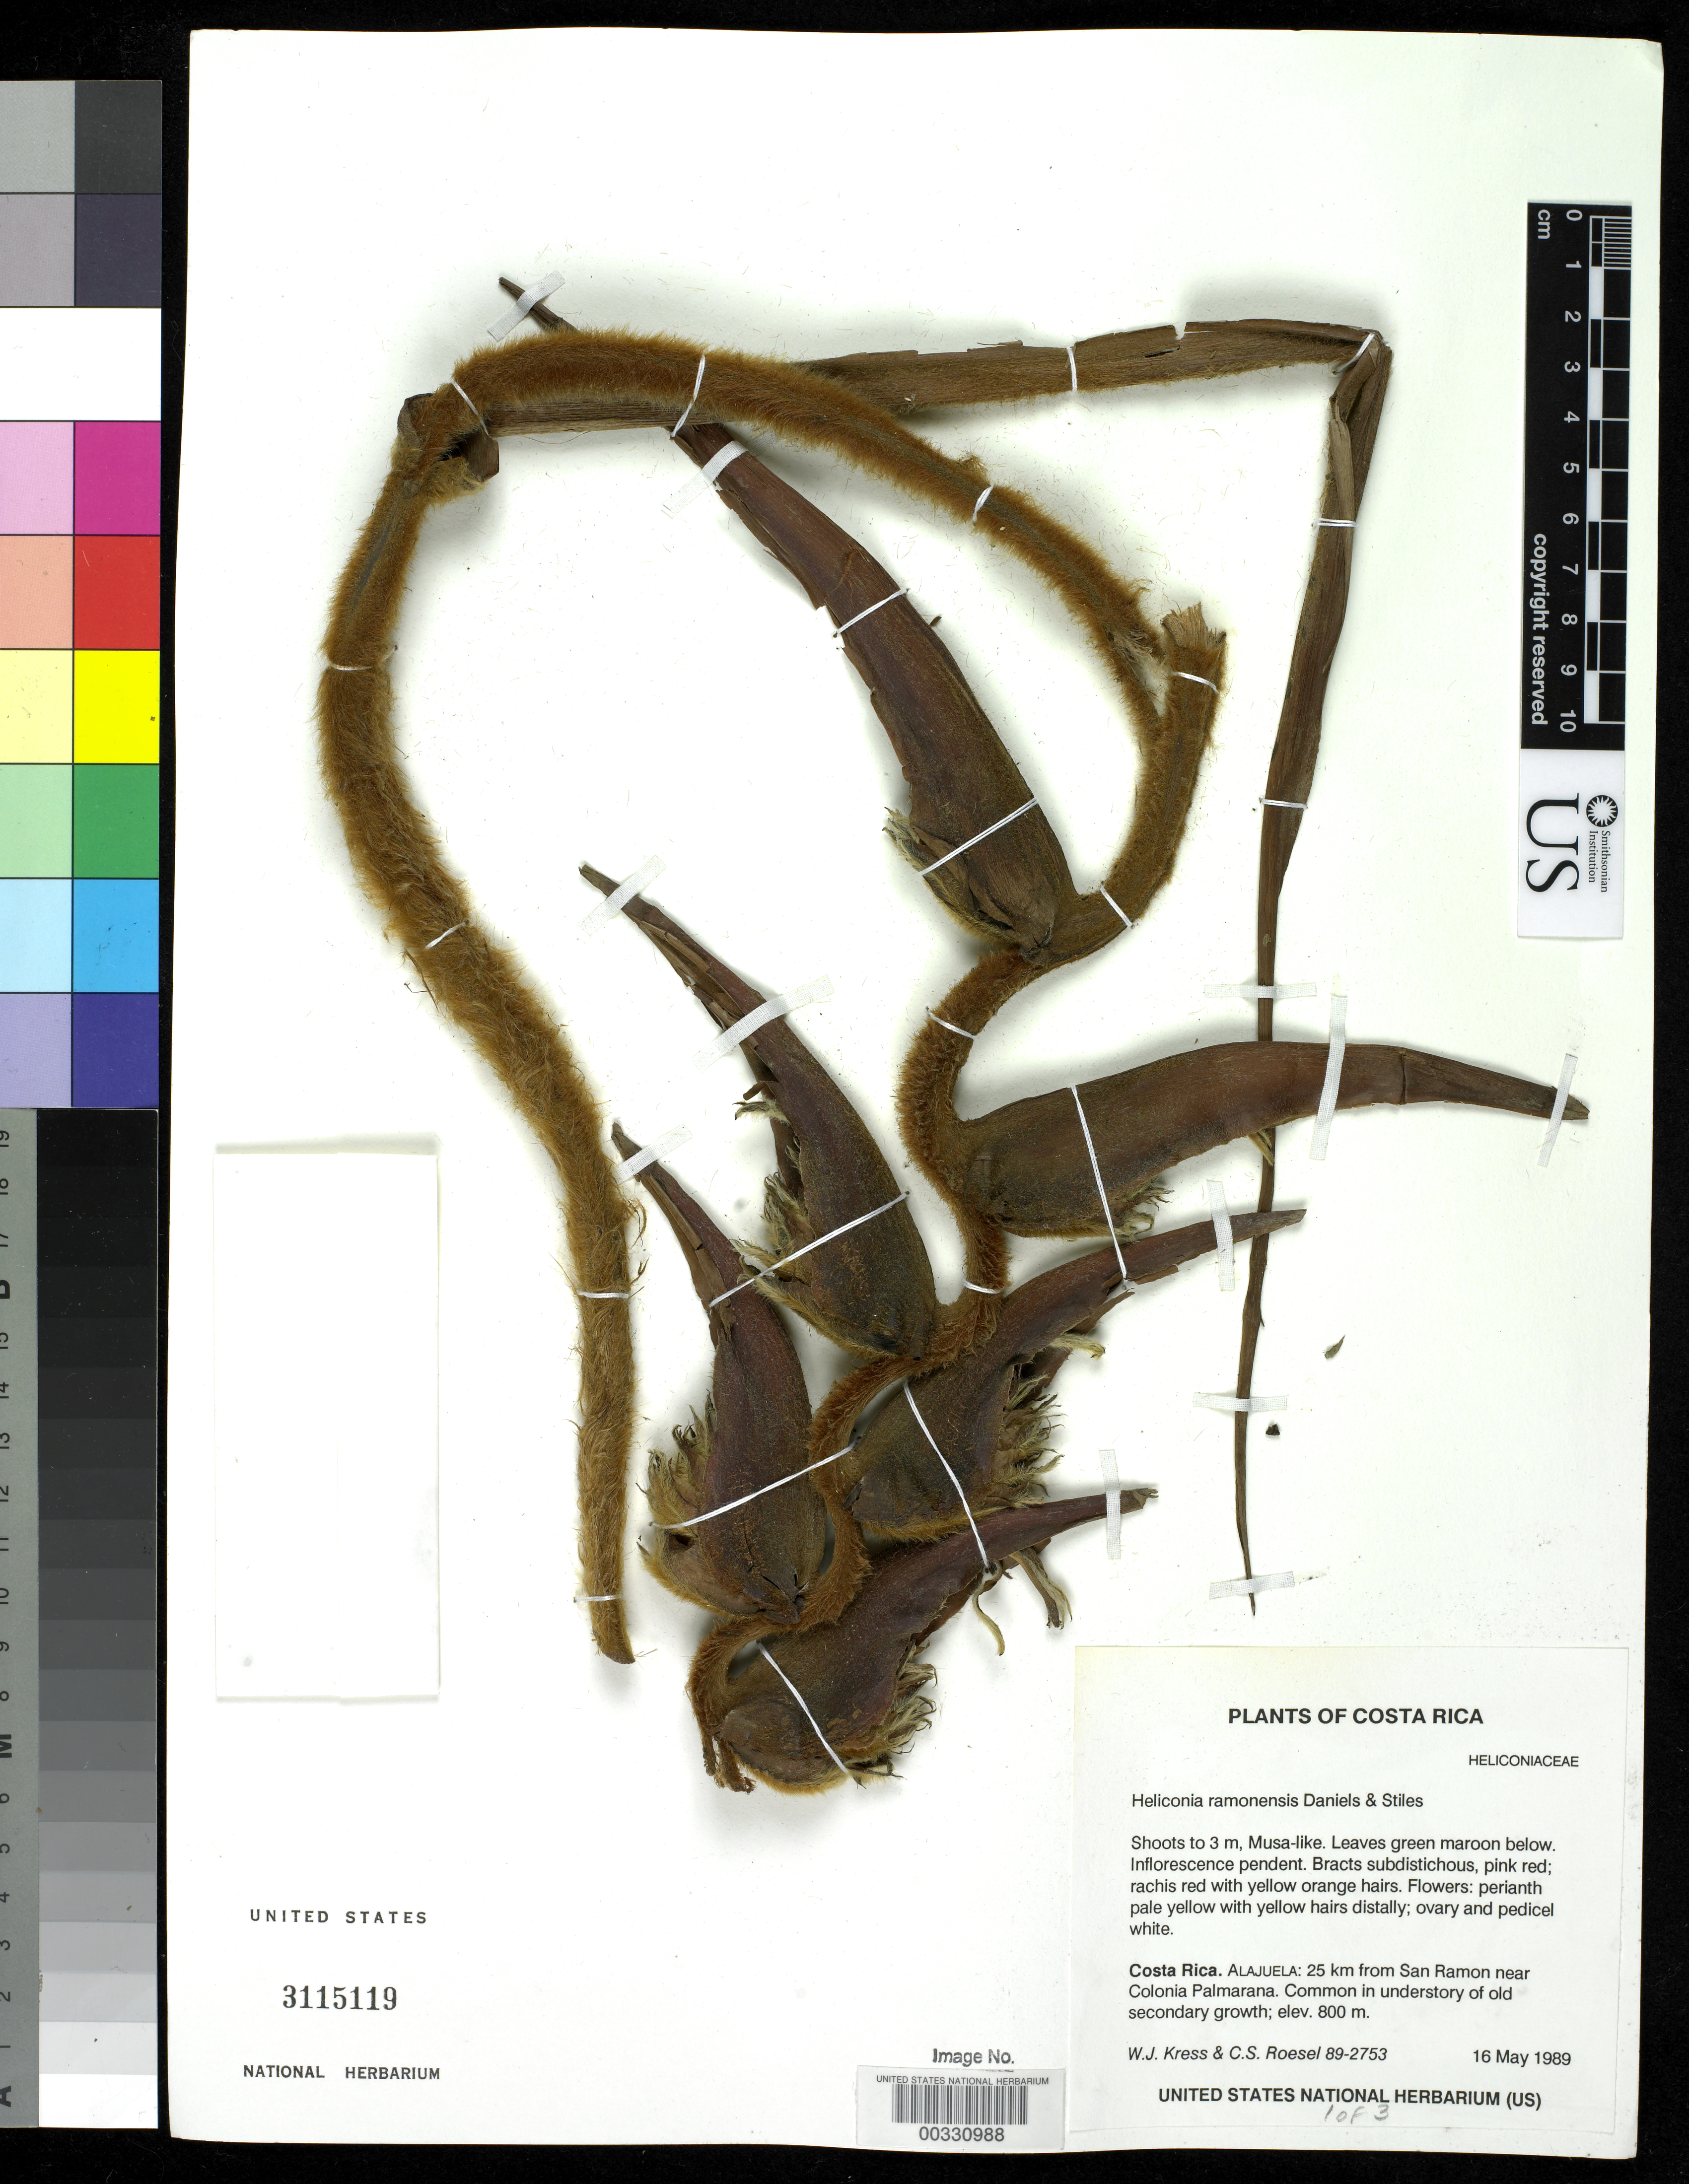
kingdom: Plantae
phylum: Tracheophyta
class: Liliopsida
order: Zingiberales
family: Heliconiaceae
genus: Heliconia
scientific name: Heliconia ramonensis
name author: G.S. Daniels & F.G. Stiles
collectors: W. J. Kress & C. S. Roesel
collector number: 89-2753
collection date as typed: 16 May 1989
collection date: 1989-05-16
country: Costa Rica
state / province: Alajuela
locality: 25 km from San Ramon near Colonia Palmarana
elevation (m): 800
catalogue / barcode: US 3115119